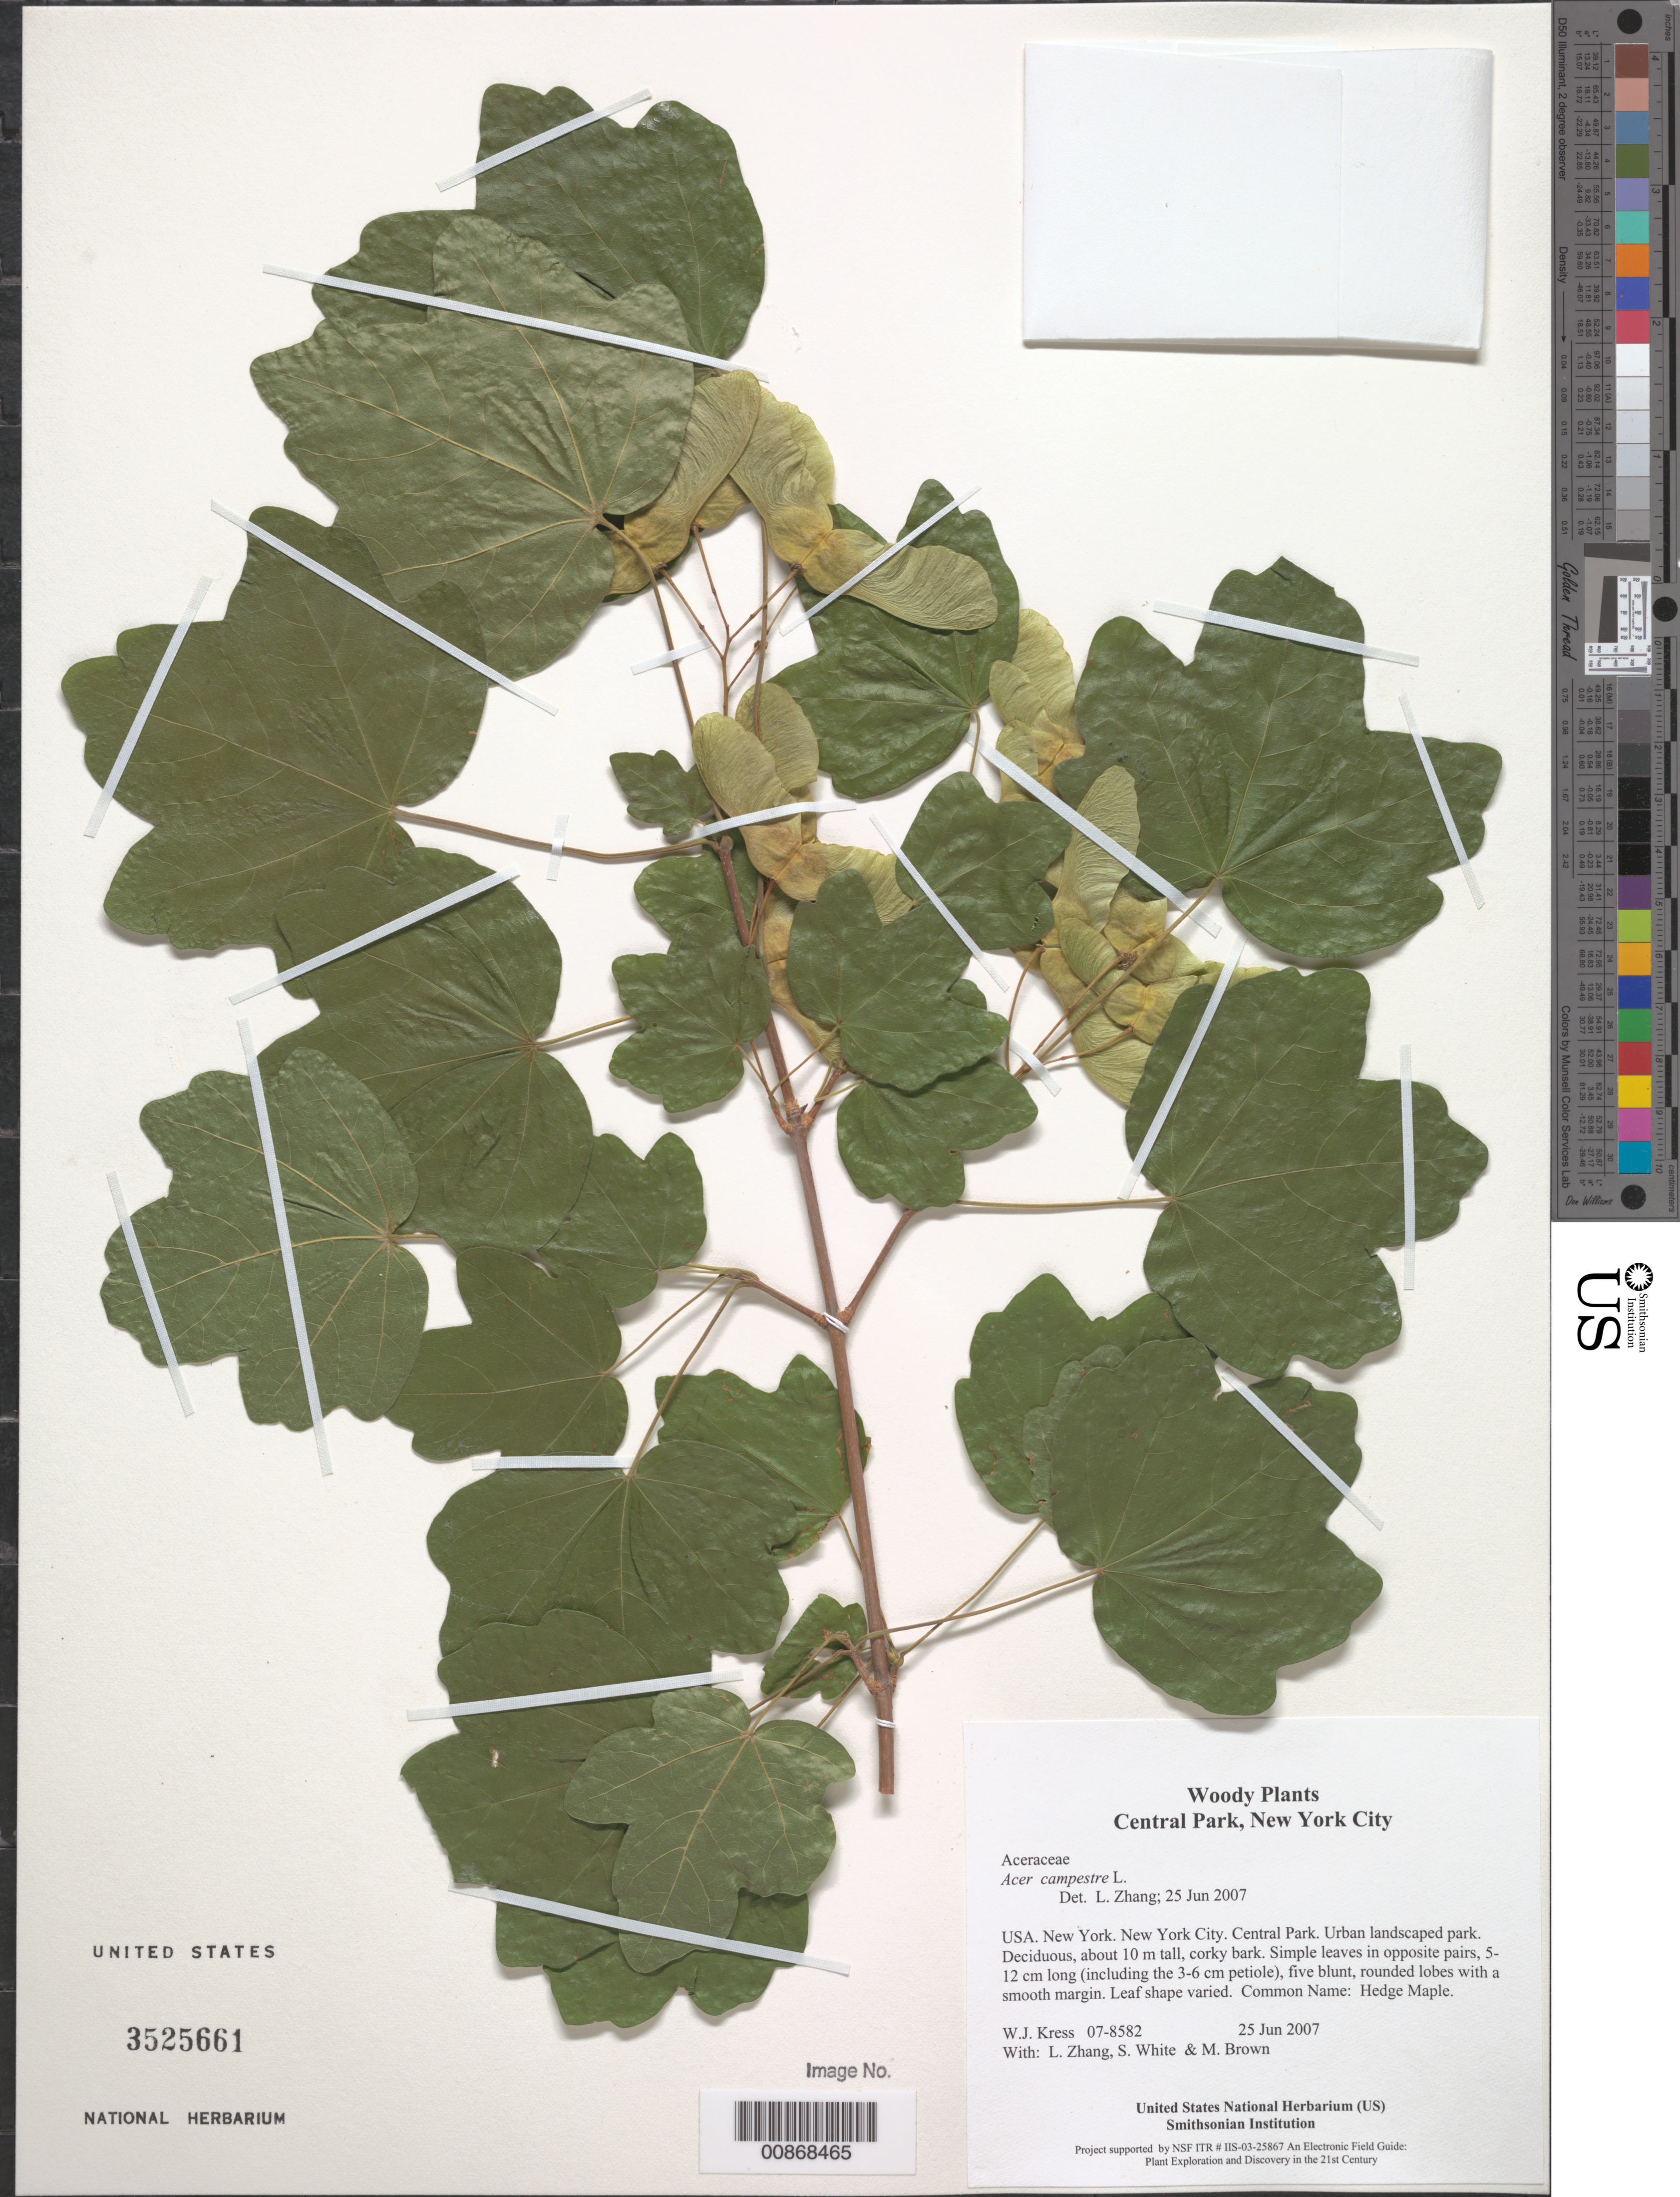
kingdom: Plantae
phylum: Tracheophyta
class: Magnoliopsida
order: Sapindales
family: Sapindaceae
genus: Acer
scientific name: Acer campestre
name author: L.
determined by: Zhang, L. B.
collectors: W. J. Kress, L. B. Zhang, S. White & M. Brown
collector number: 07-8582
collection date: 2007-06-25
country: United States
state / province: New York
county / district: New York City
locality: Central Park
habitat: Urban landscaped park.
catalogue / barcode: US 3525661